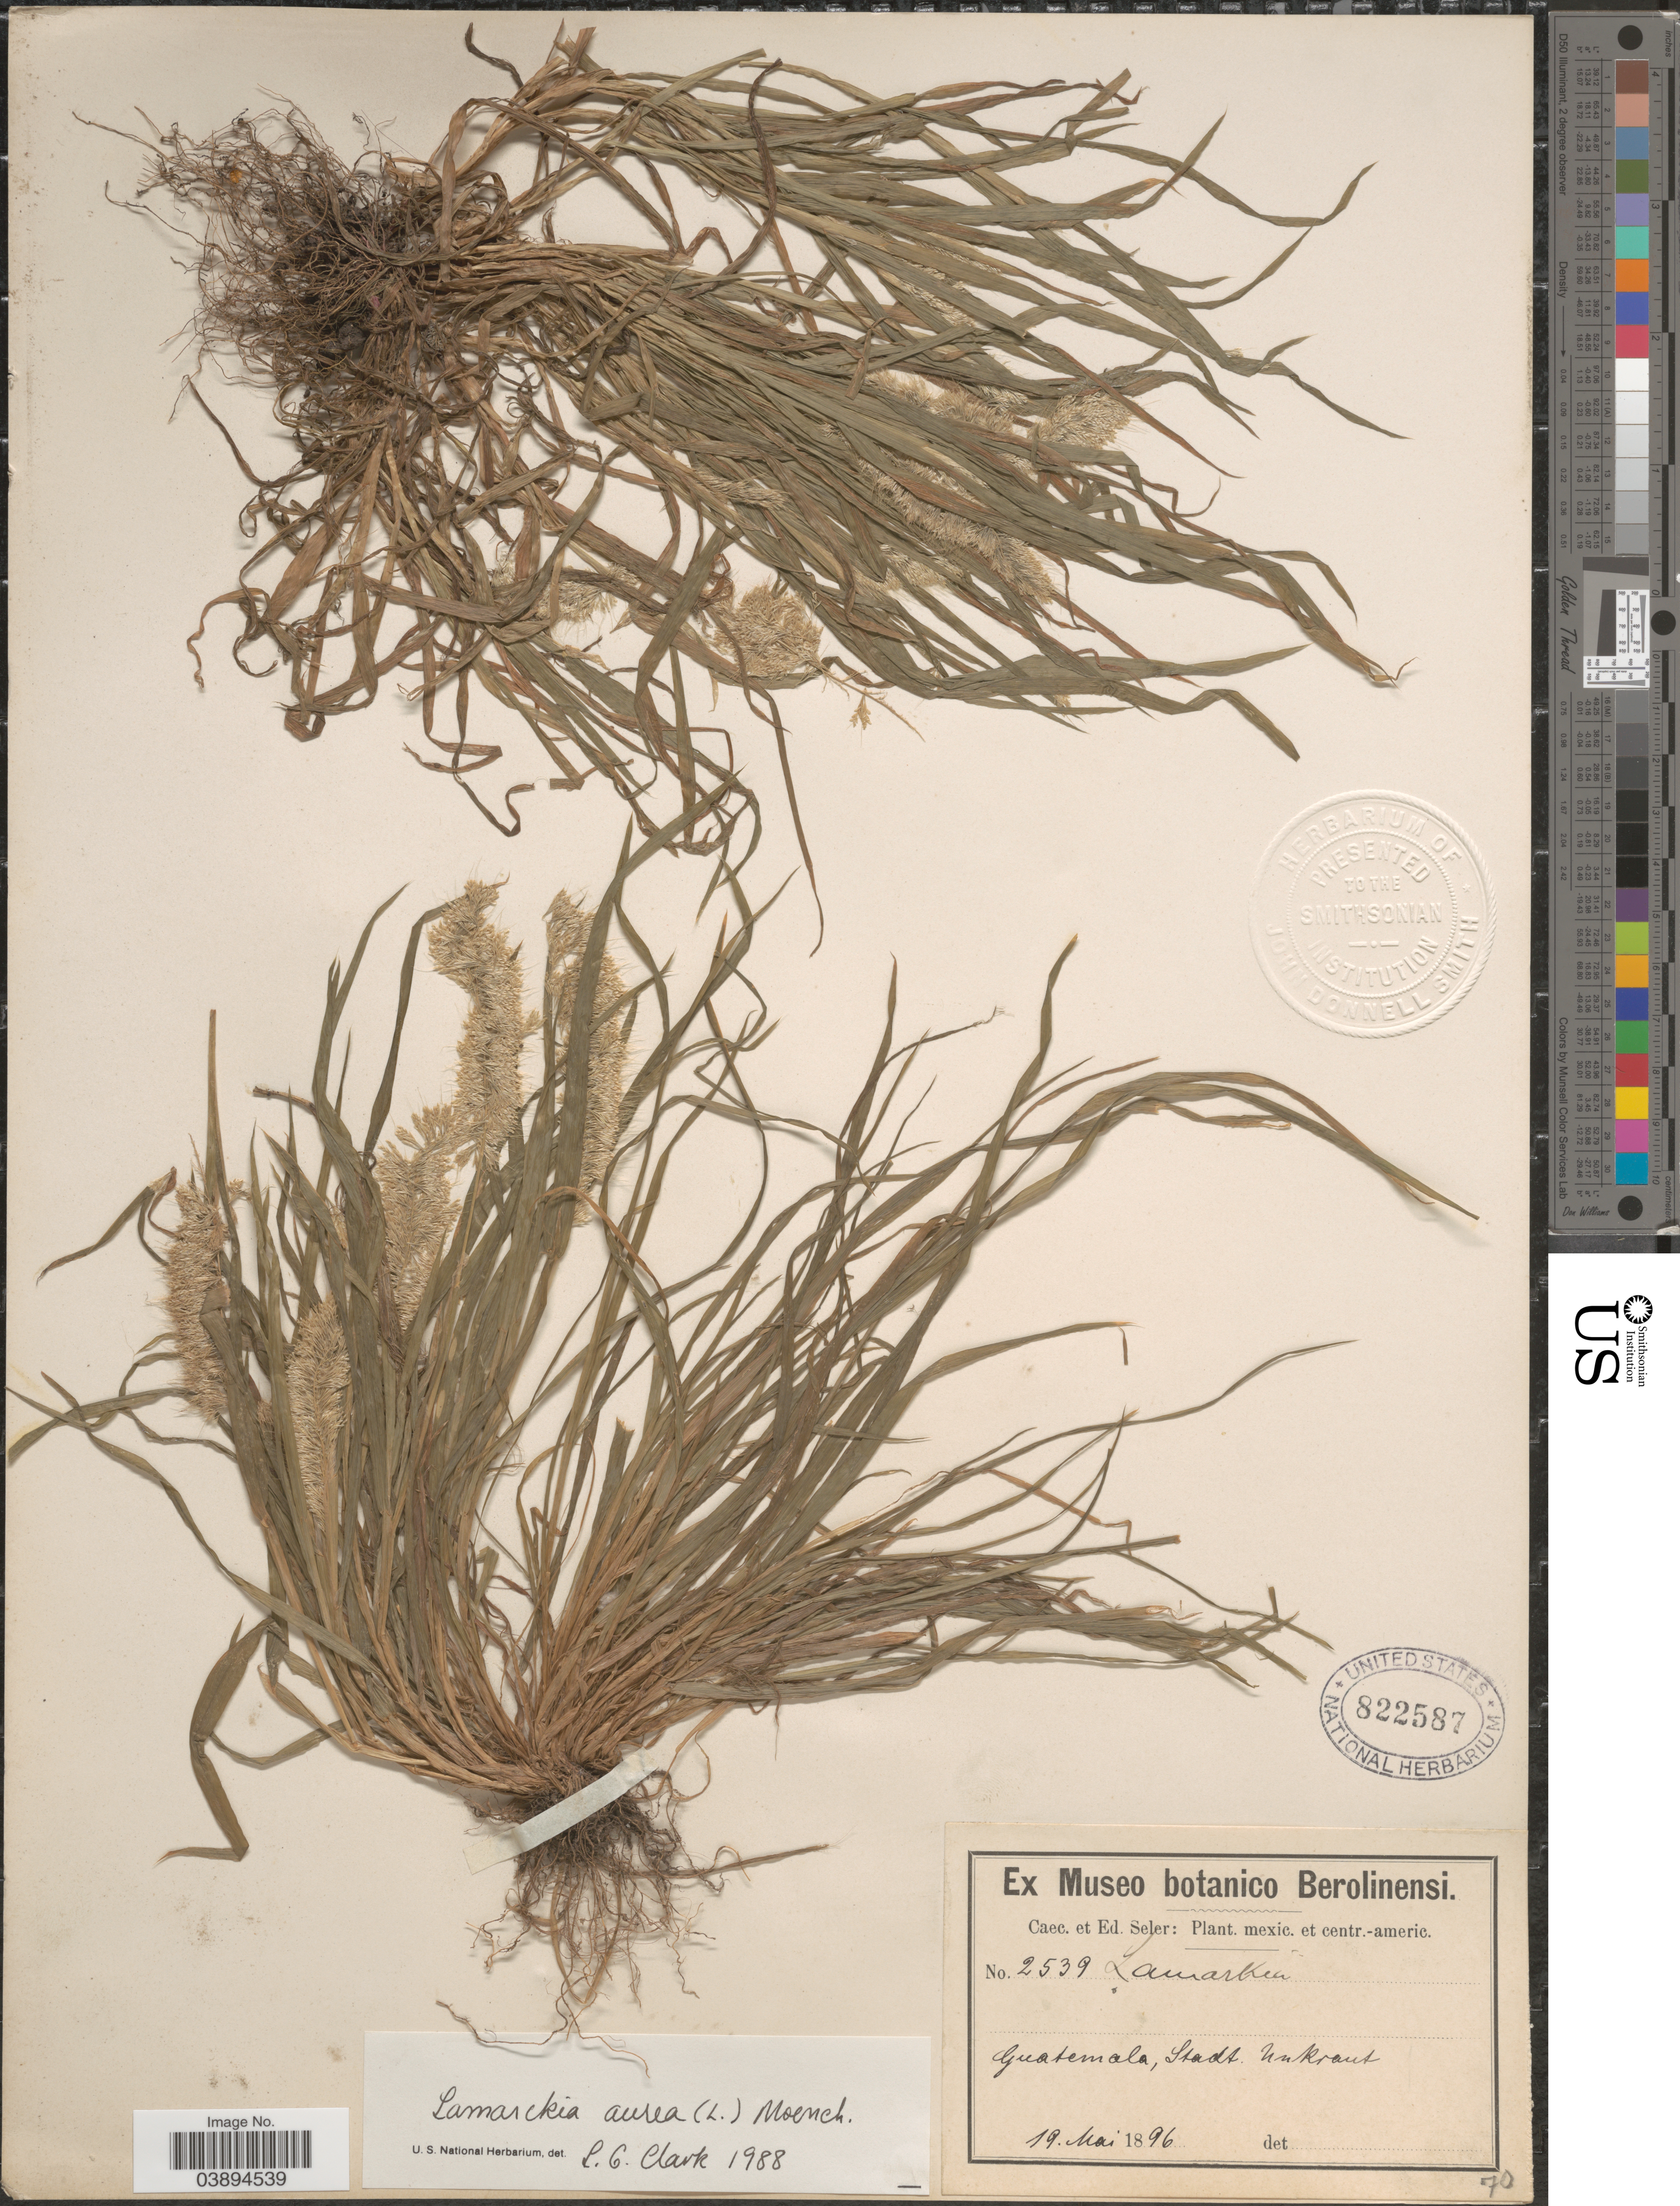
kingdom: Plantae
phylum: Tracheophyta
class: Liliopsida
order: Poales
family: Poaceae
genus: Lamarckia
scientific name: Lamarckia aurea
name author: (L.) Moench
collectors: C. Seler & E. G. Seler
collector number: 2539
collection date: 1896-05-19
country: Guatemala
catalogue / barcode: US 822587